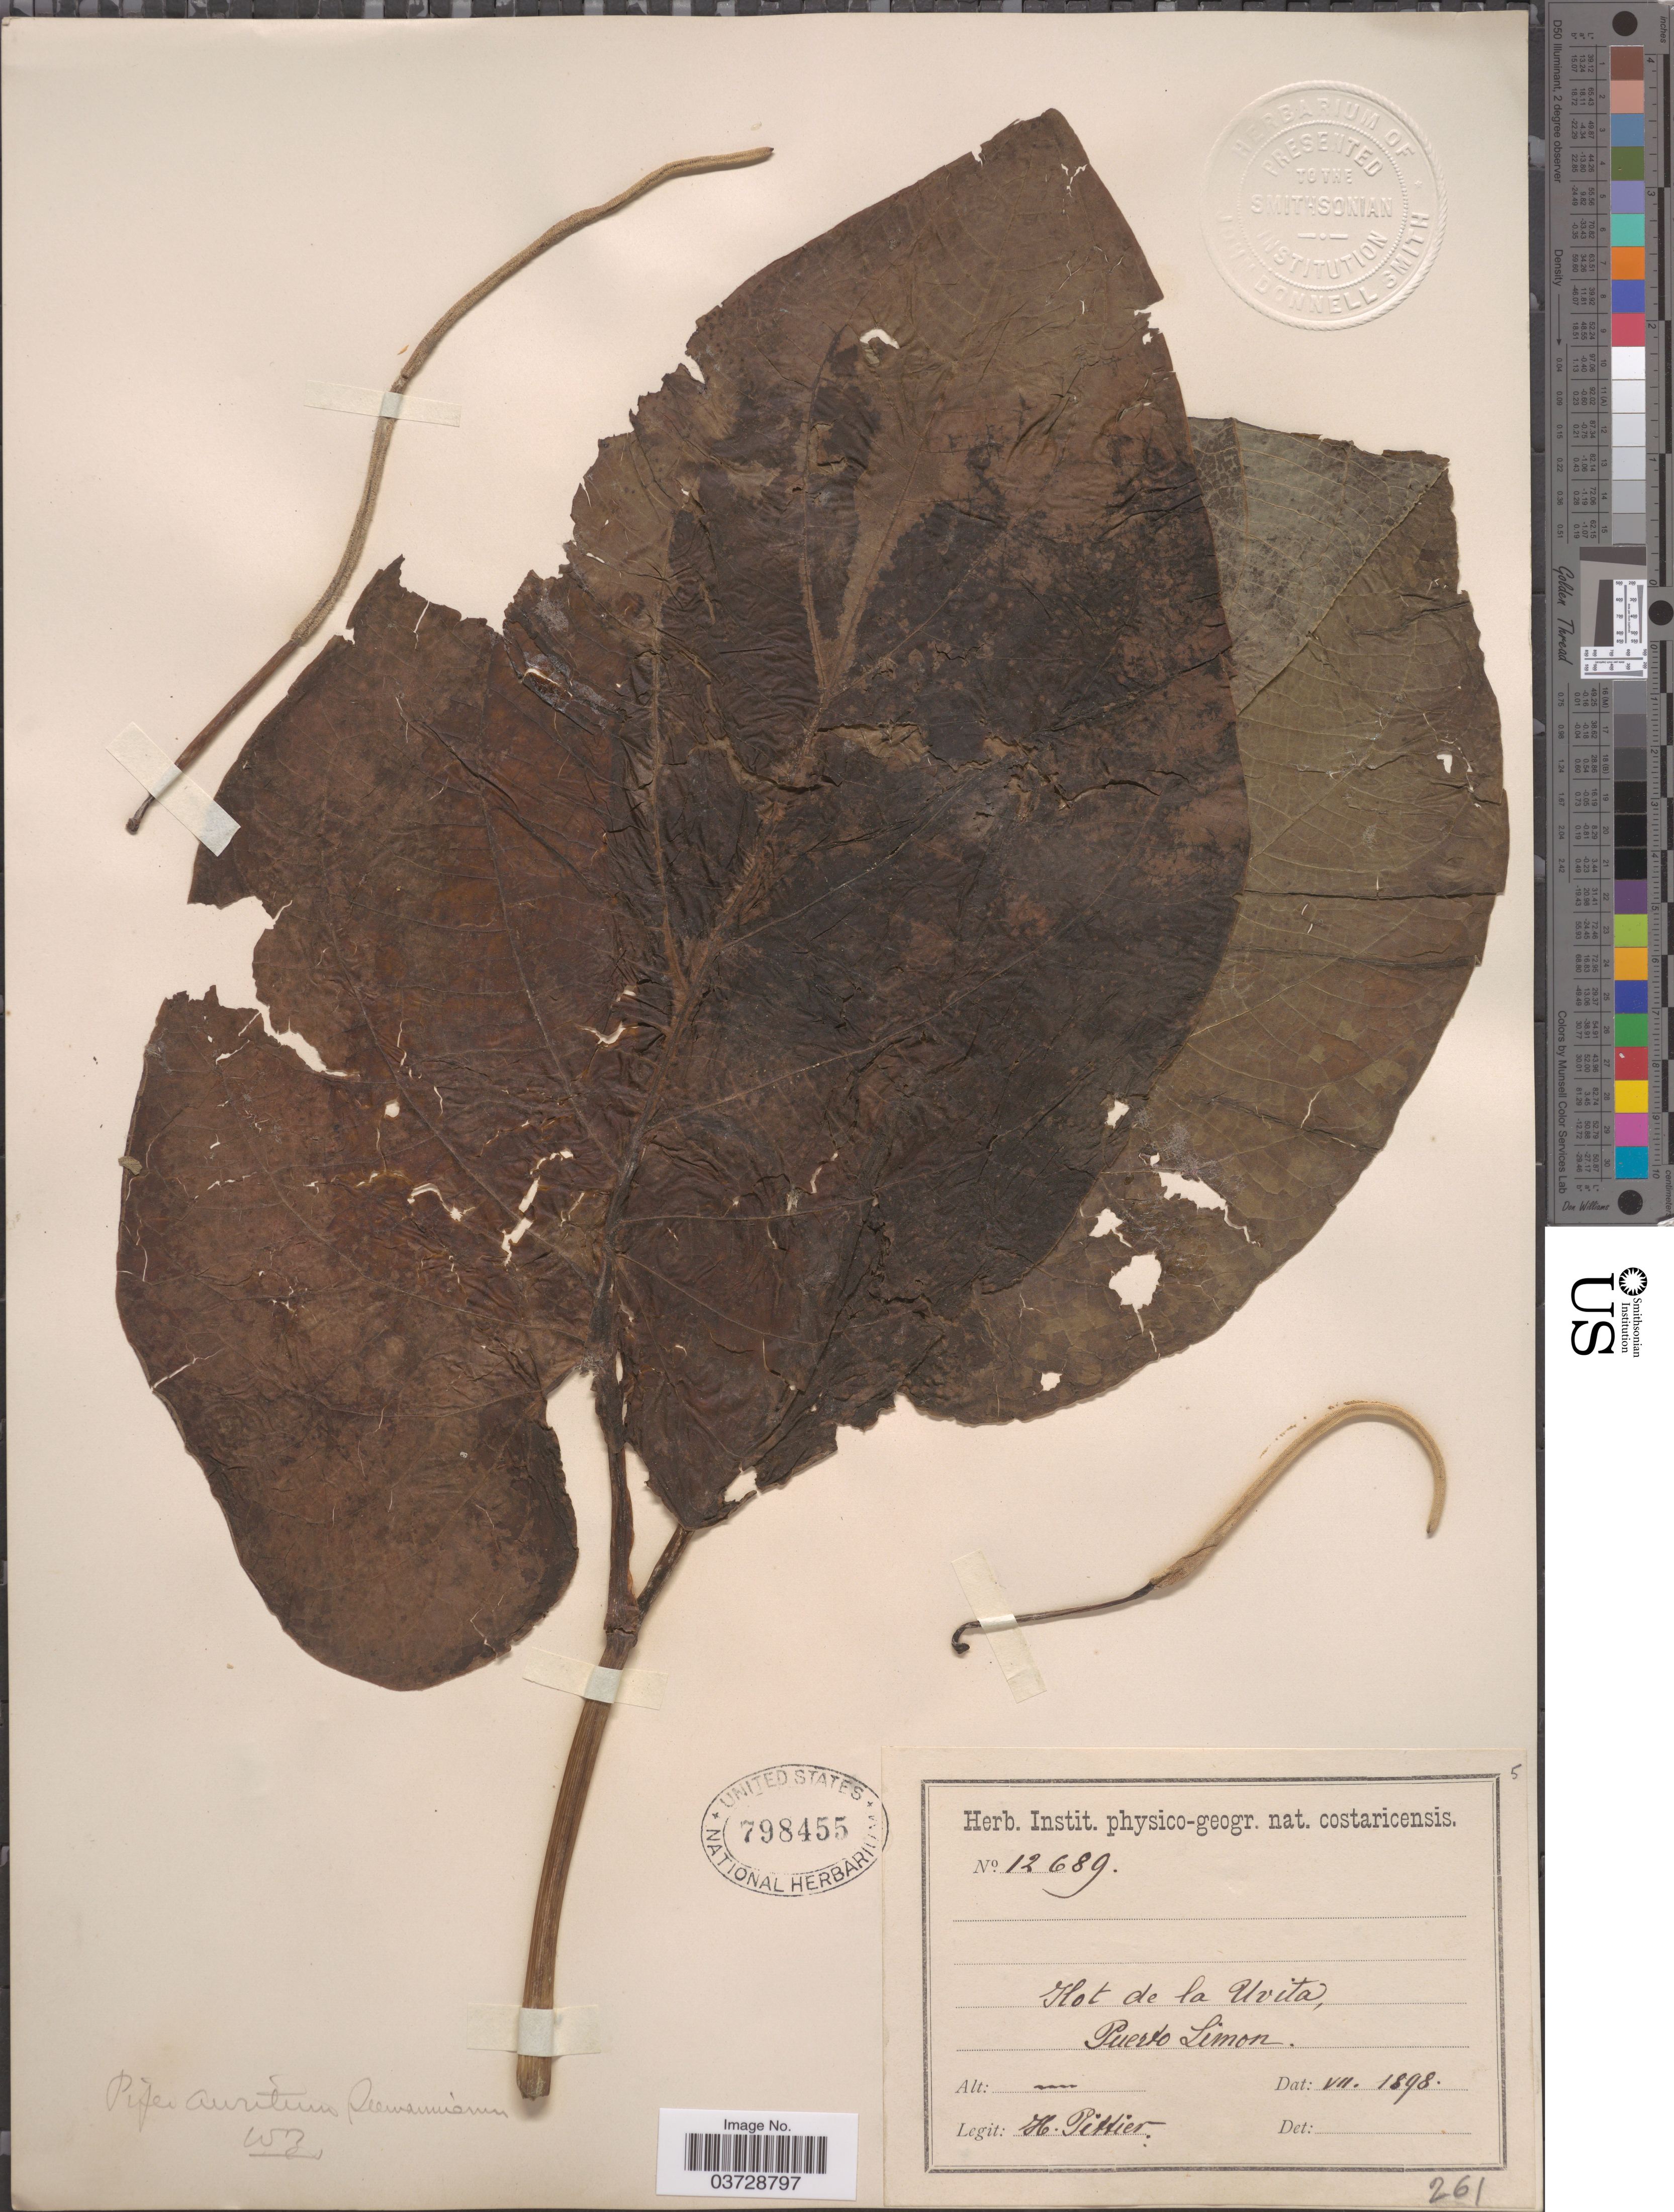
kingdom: Plantae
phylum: Tracheophyta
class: Magnoliopsida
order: Piperales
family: Piperaceae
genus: Piper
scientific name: Piper auritum var. amplifolium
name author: C. DC.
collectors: H. F. Pittier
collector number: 12689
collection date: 1898-07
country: Costa Rica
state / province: Limón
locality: Hot de la Uvita, Puerto Limon.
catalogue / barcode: US 798455